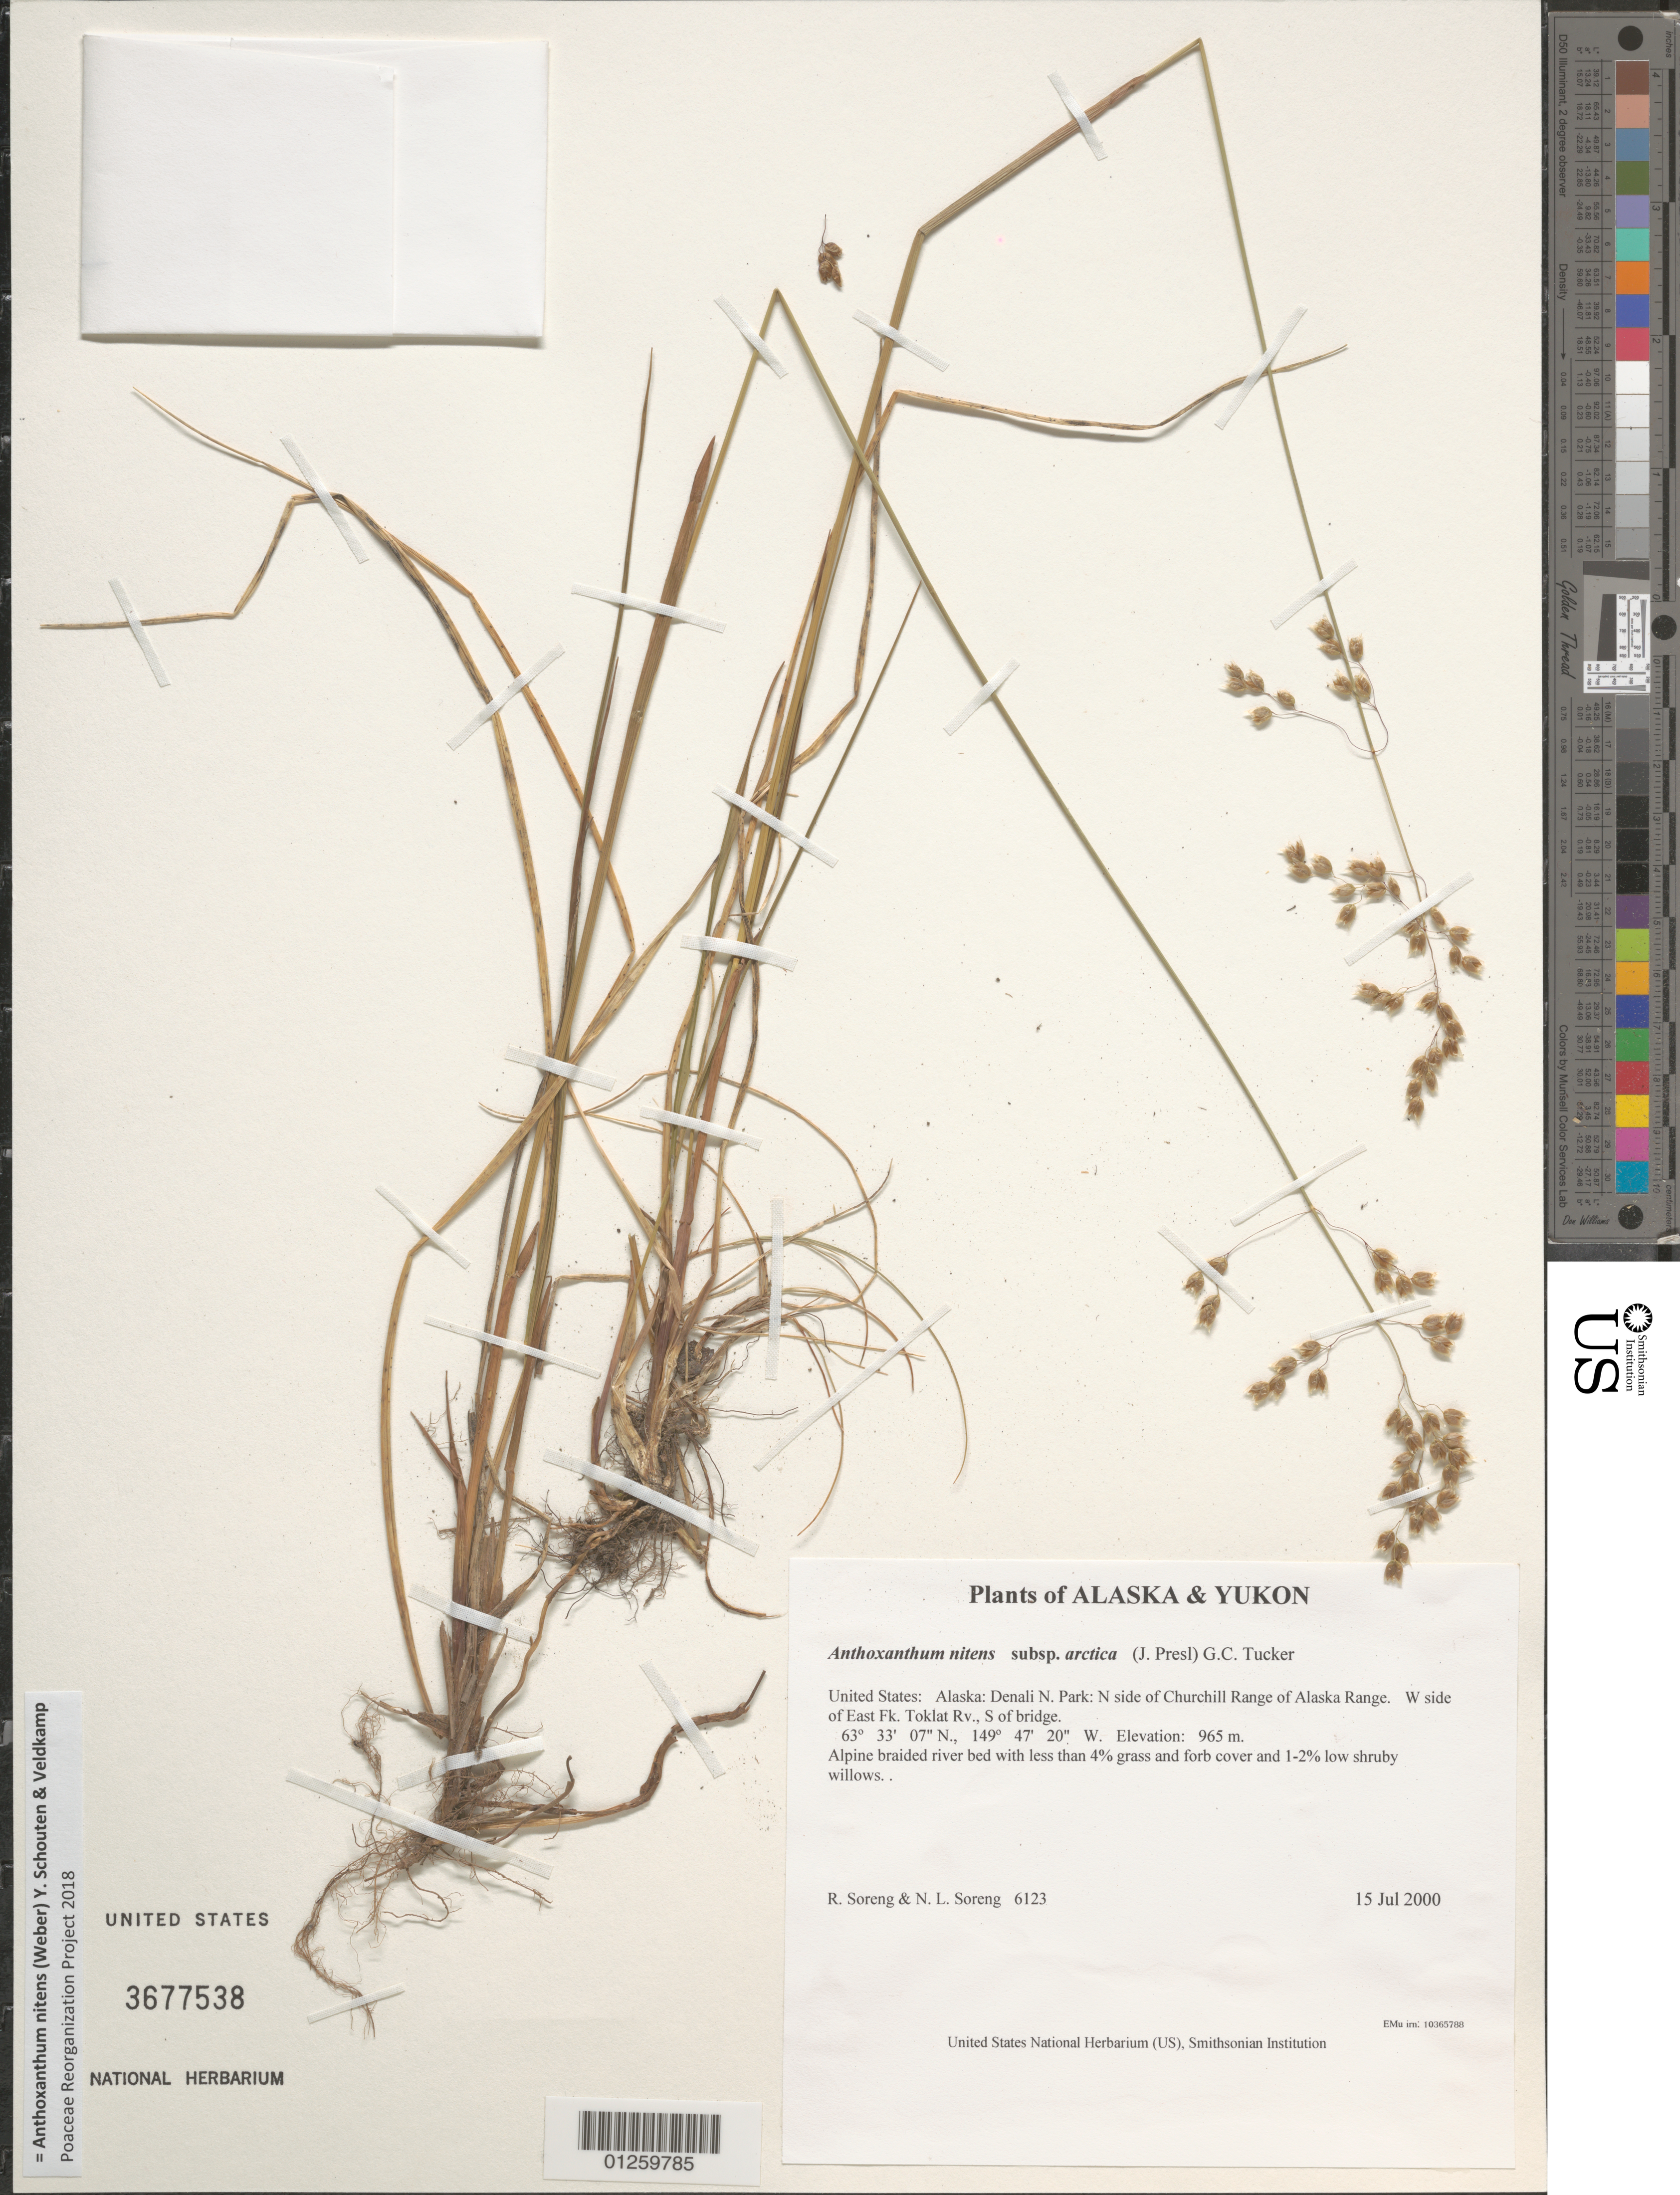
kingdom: Plantae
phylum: Tracheophyta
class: Liliopsida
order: Poales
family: Poaceae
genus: Anthoxanthum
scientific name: Anthoxanthum nitens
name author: (G.H. Weber) R.T.A. Schouten & Veldkamp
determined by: Poaceae Reorganization Project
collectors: R. J. Soreng & N. L. Soreng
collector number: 6123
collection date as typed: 15 Jul 2000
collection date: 2000-07-15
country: United States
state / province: Alaska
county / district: Denali N. Park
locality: N side of Churchill Range of Alaska Range. W side of East Fk. Toklat Rv., S of bridge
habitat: Alpine braided river bed with less than 4% grass and forb cover and 1-2% low shruby willows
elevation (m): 965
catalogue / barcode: US 3677538